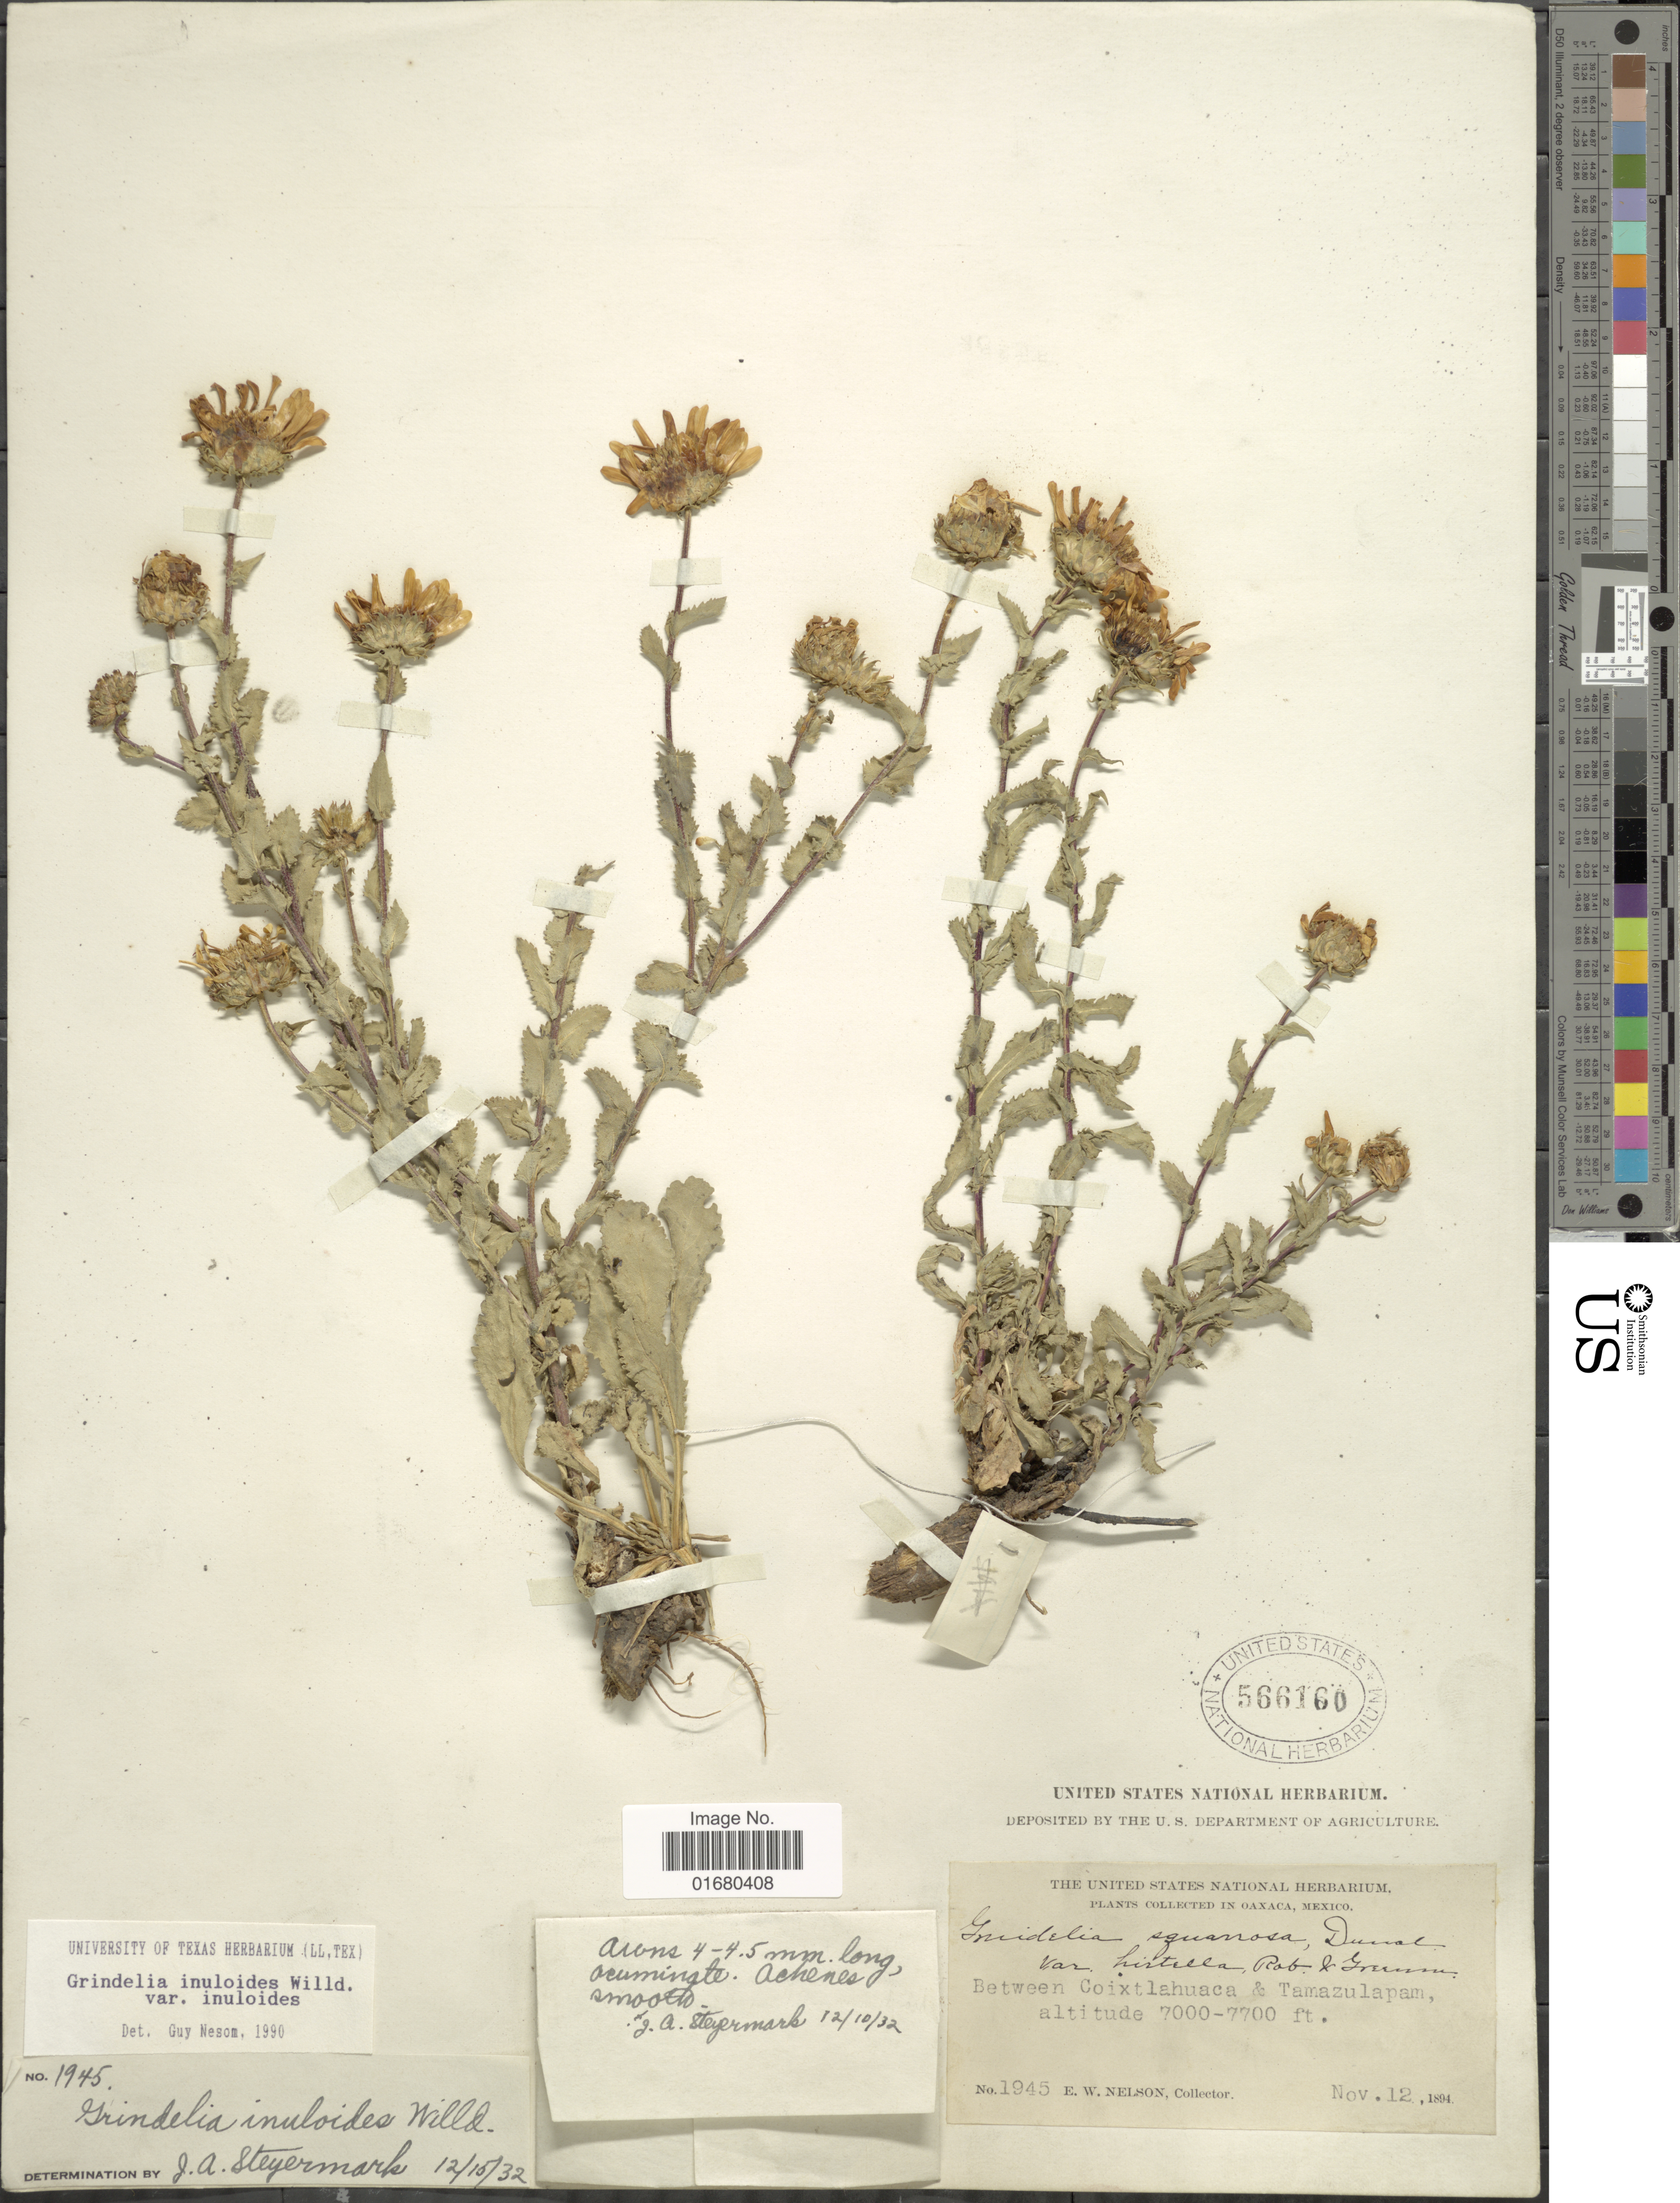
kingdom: Plantae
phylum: Tracheophyta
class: Magnoliopsida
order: Asterales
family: Asteraceae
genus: Grindelia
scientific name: Grindelia inuloides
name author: Willd.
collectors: E. W. Nelson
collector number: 1945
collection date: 1894-11-12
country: Mexico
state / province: Oaxaca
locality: Between Coixtlahuaca & Tamazulapam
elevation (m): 2134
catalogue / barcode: US 566160